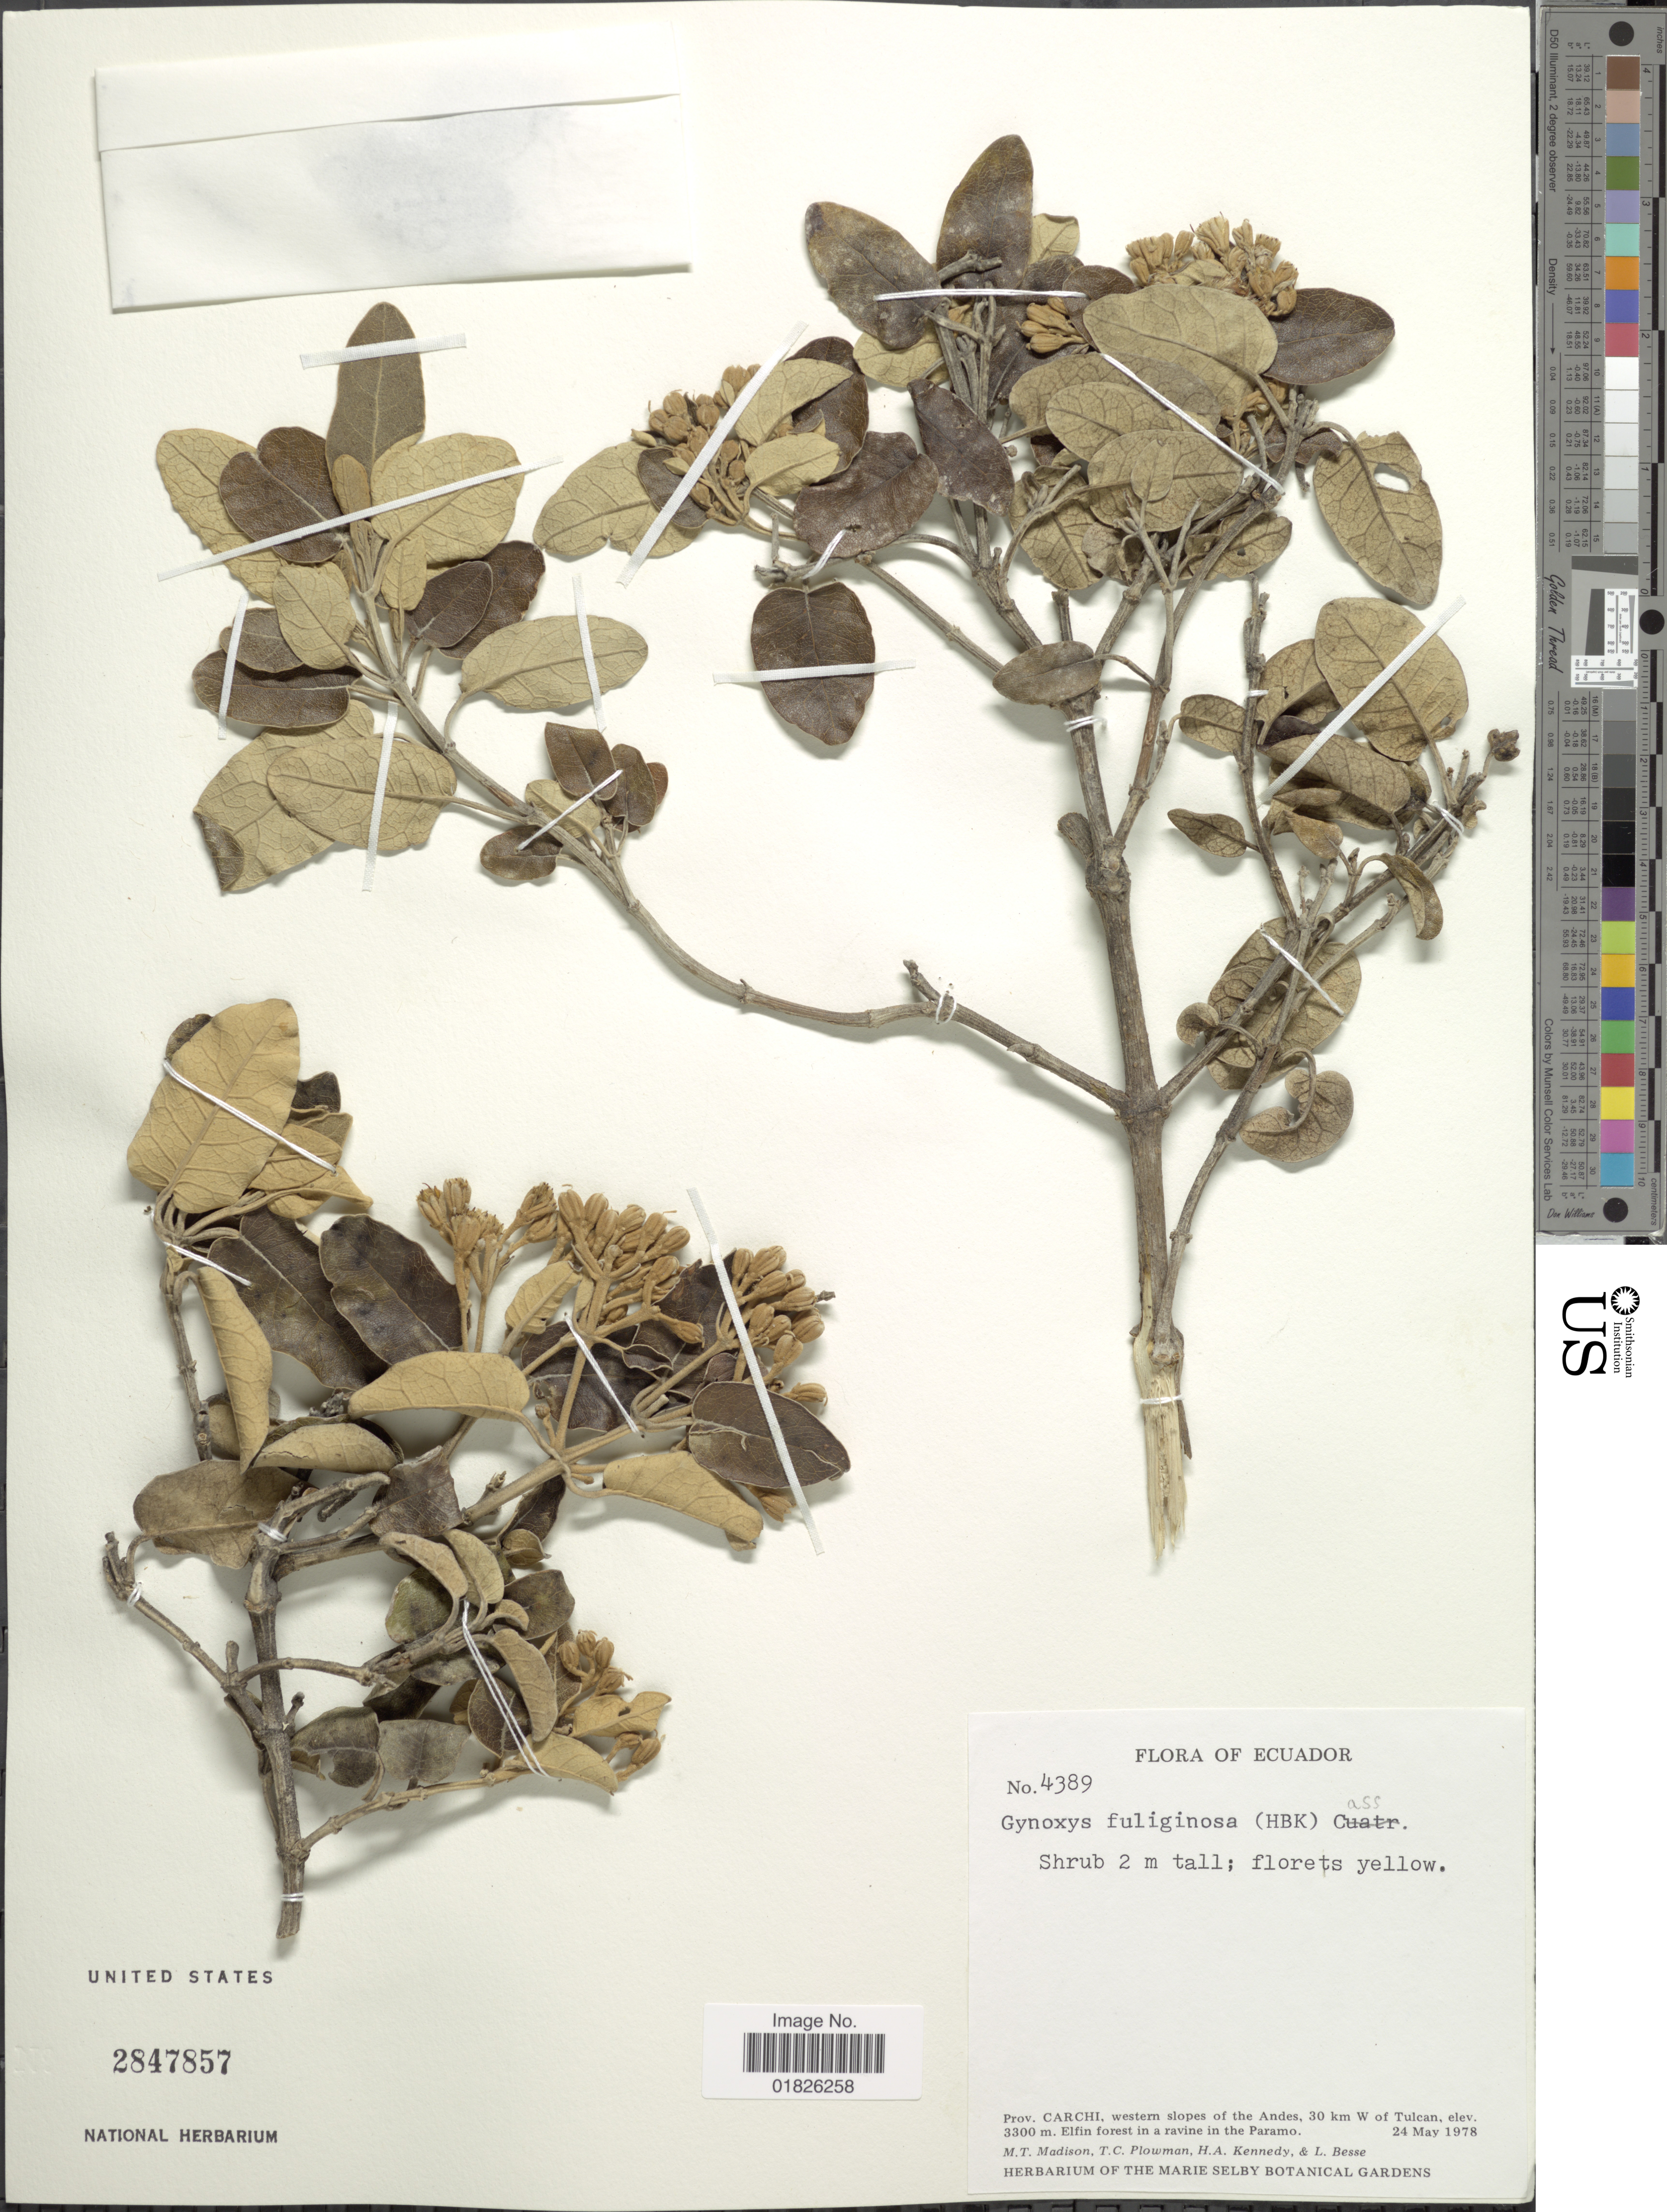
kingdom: Plantae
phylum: Tracheophyta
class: Magnoliopsida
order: Asterales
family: Asteraceae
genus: Gynoxys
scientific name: Gynoxys fuliginosa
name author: Cass.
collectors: M. T. Madison, T. Plowman, H. Kennedy & L. Besse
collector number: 4389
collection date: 1978-05-24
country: Ecuador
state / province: Carchi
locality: Western slopes of the Andes, 30 km W of Tulcan, Elfin forest in a ravine in the Paramo.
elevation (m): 3300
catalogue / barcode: US 2847857